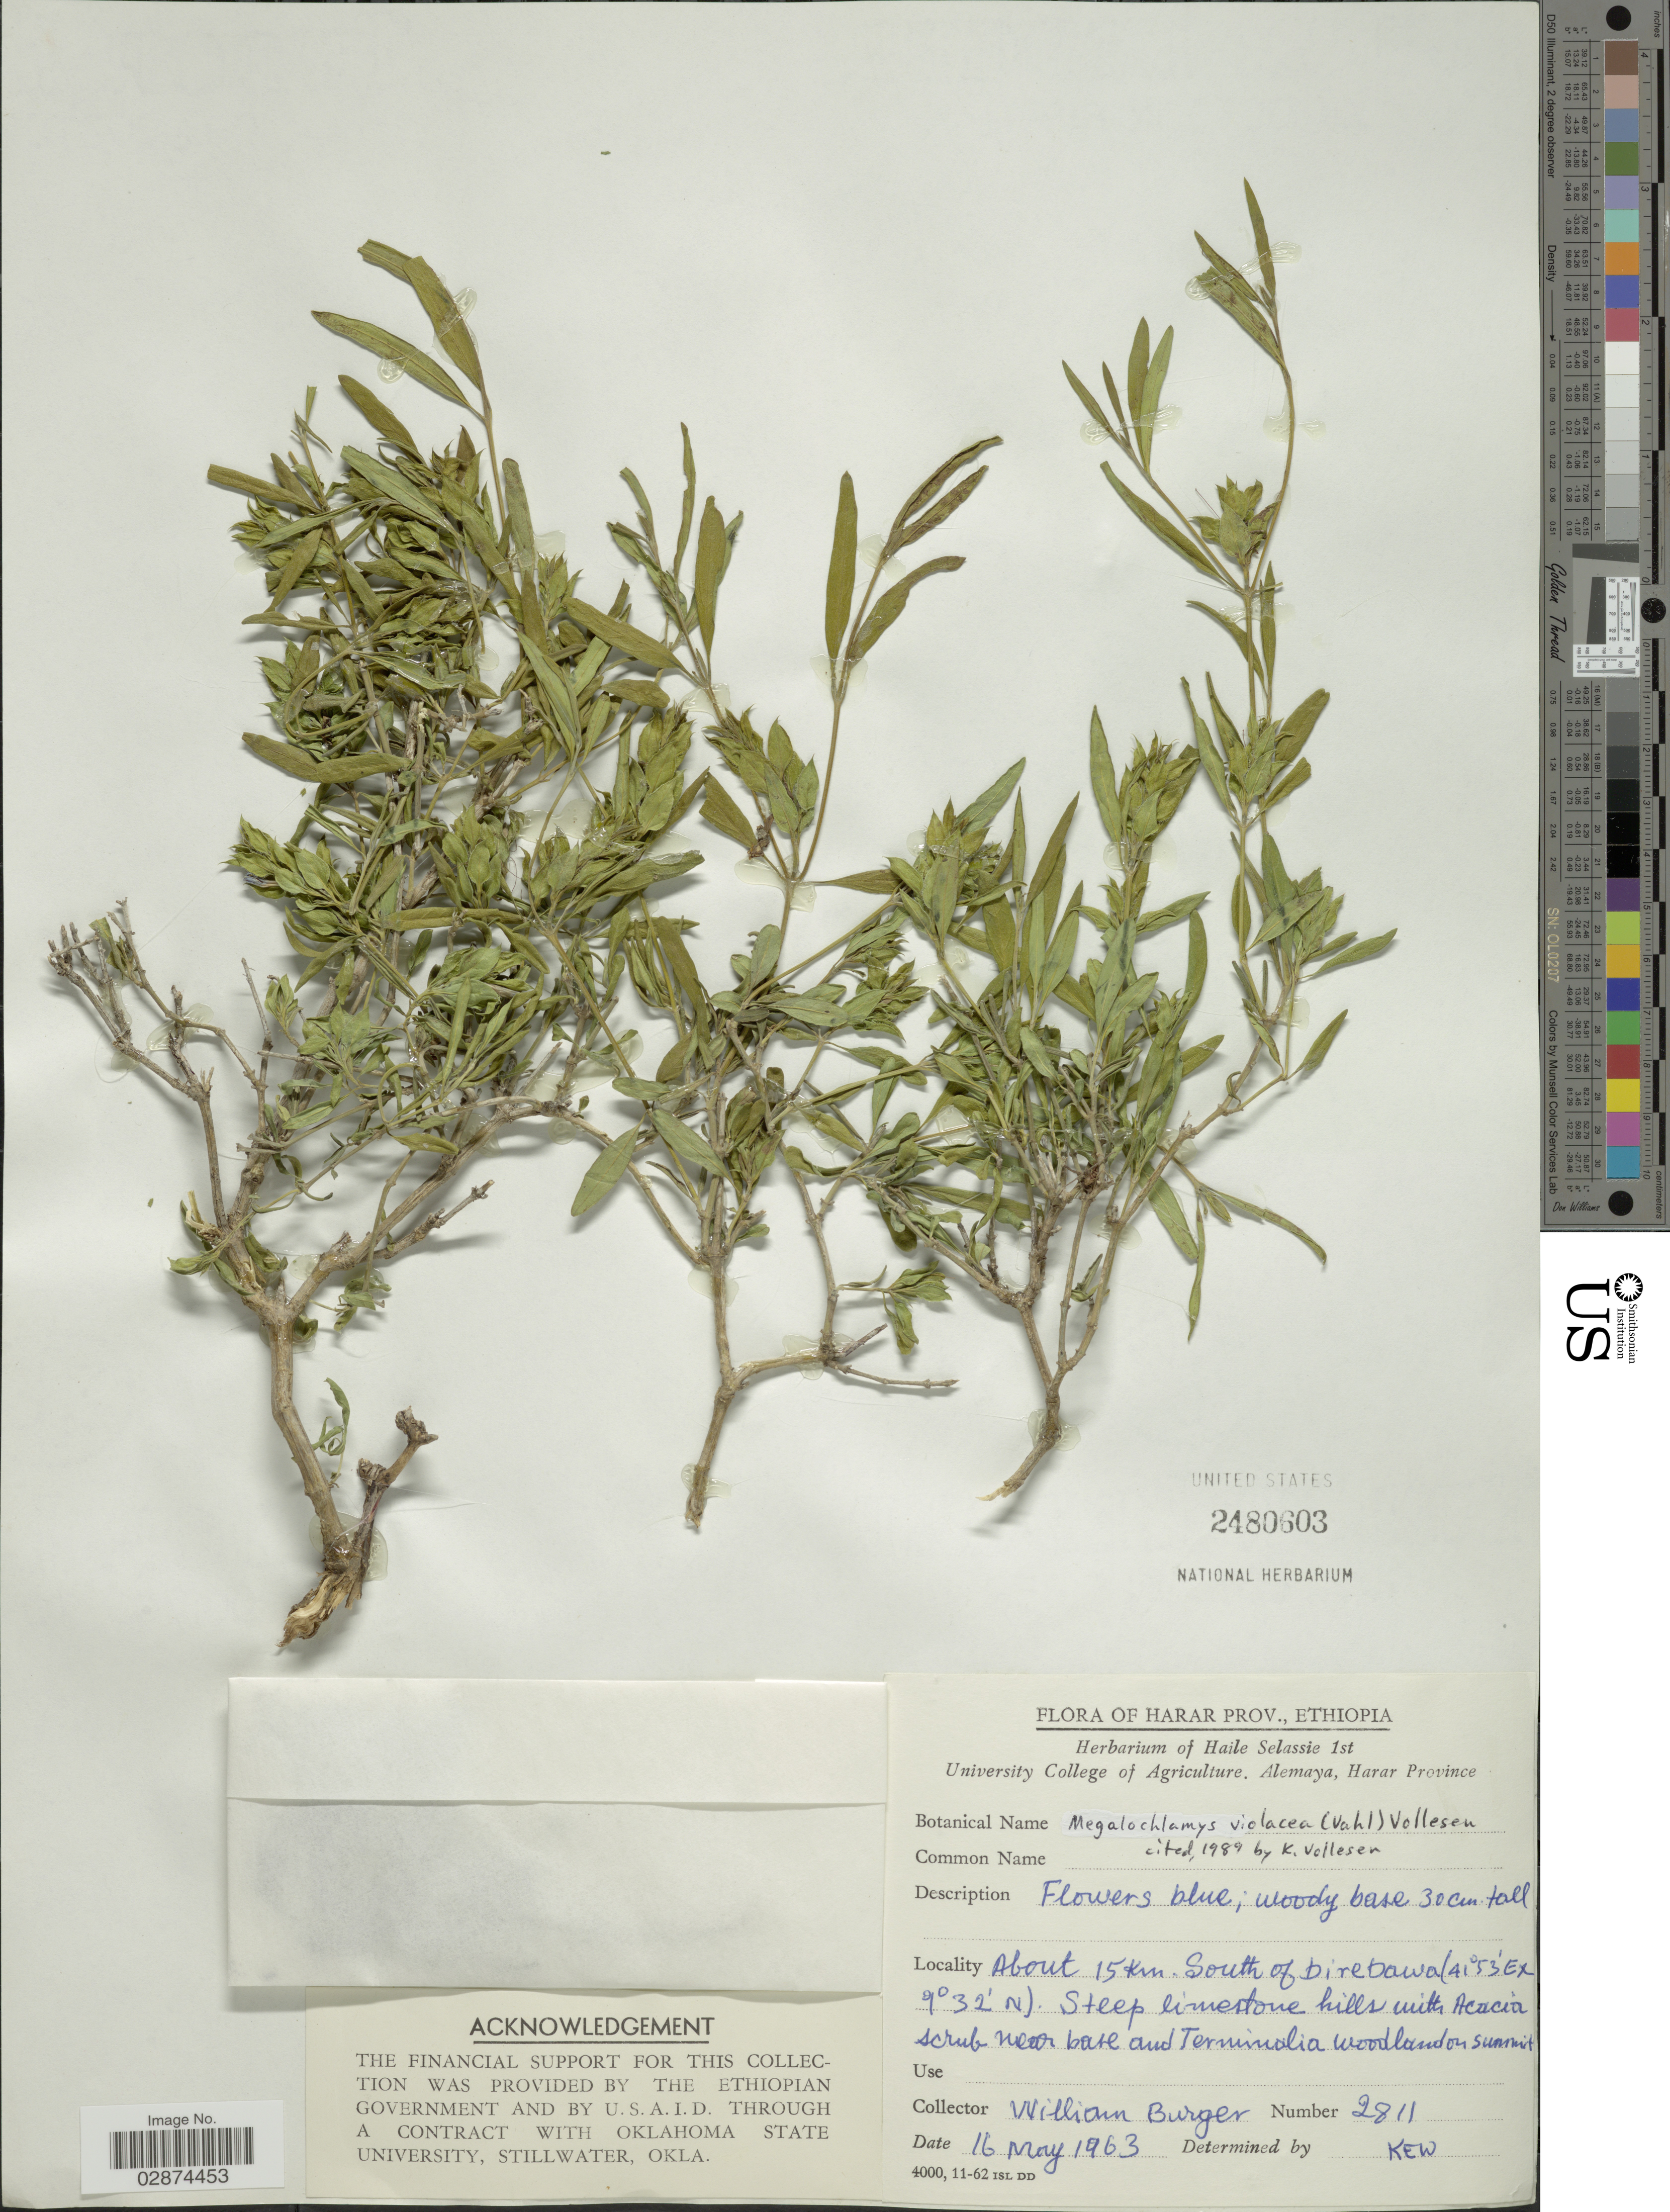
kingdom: Plantae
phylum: Tracheophyta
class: Magnoliopsida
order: Lamiales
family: Acanthaceae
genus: Megalochlamys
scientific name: Megalochlamys violacea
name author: (Vahl) Vollesen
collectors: W. Burger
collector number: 2811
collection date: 1963-05-16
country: Ethiopia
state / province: Dire Dawa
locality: Harar Province. About 15 Km. South of Dire Dawa.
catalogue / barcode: US 2480603